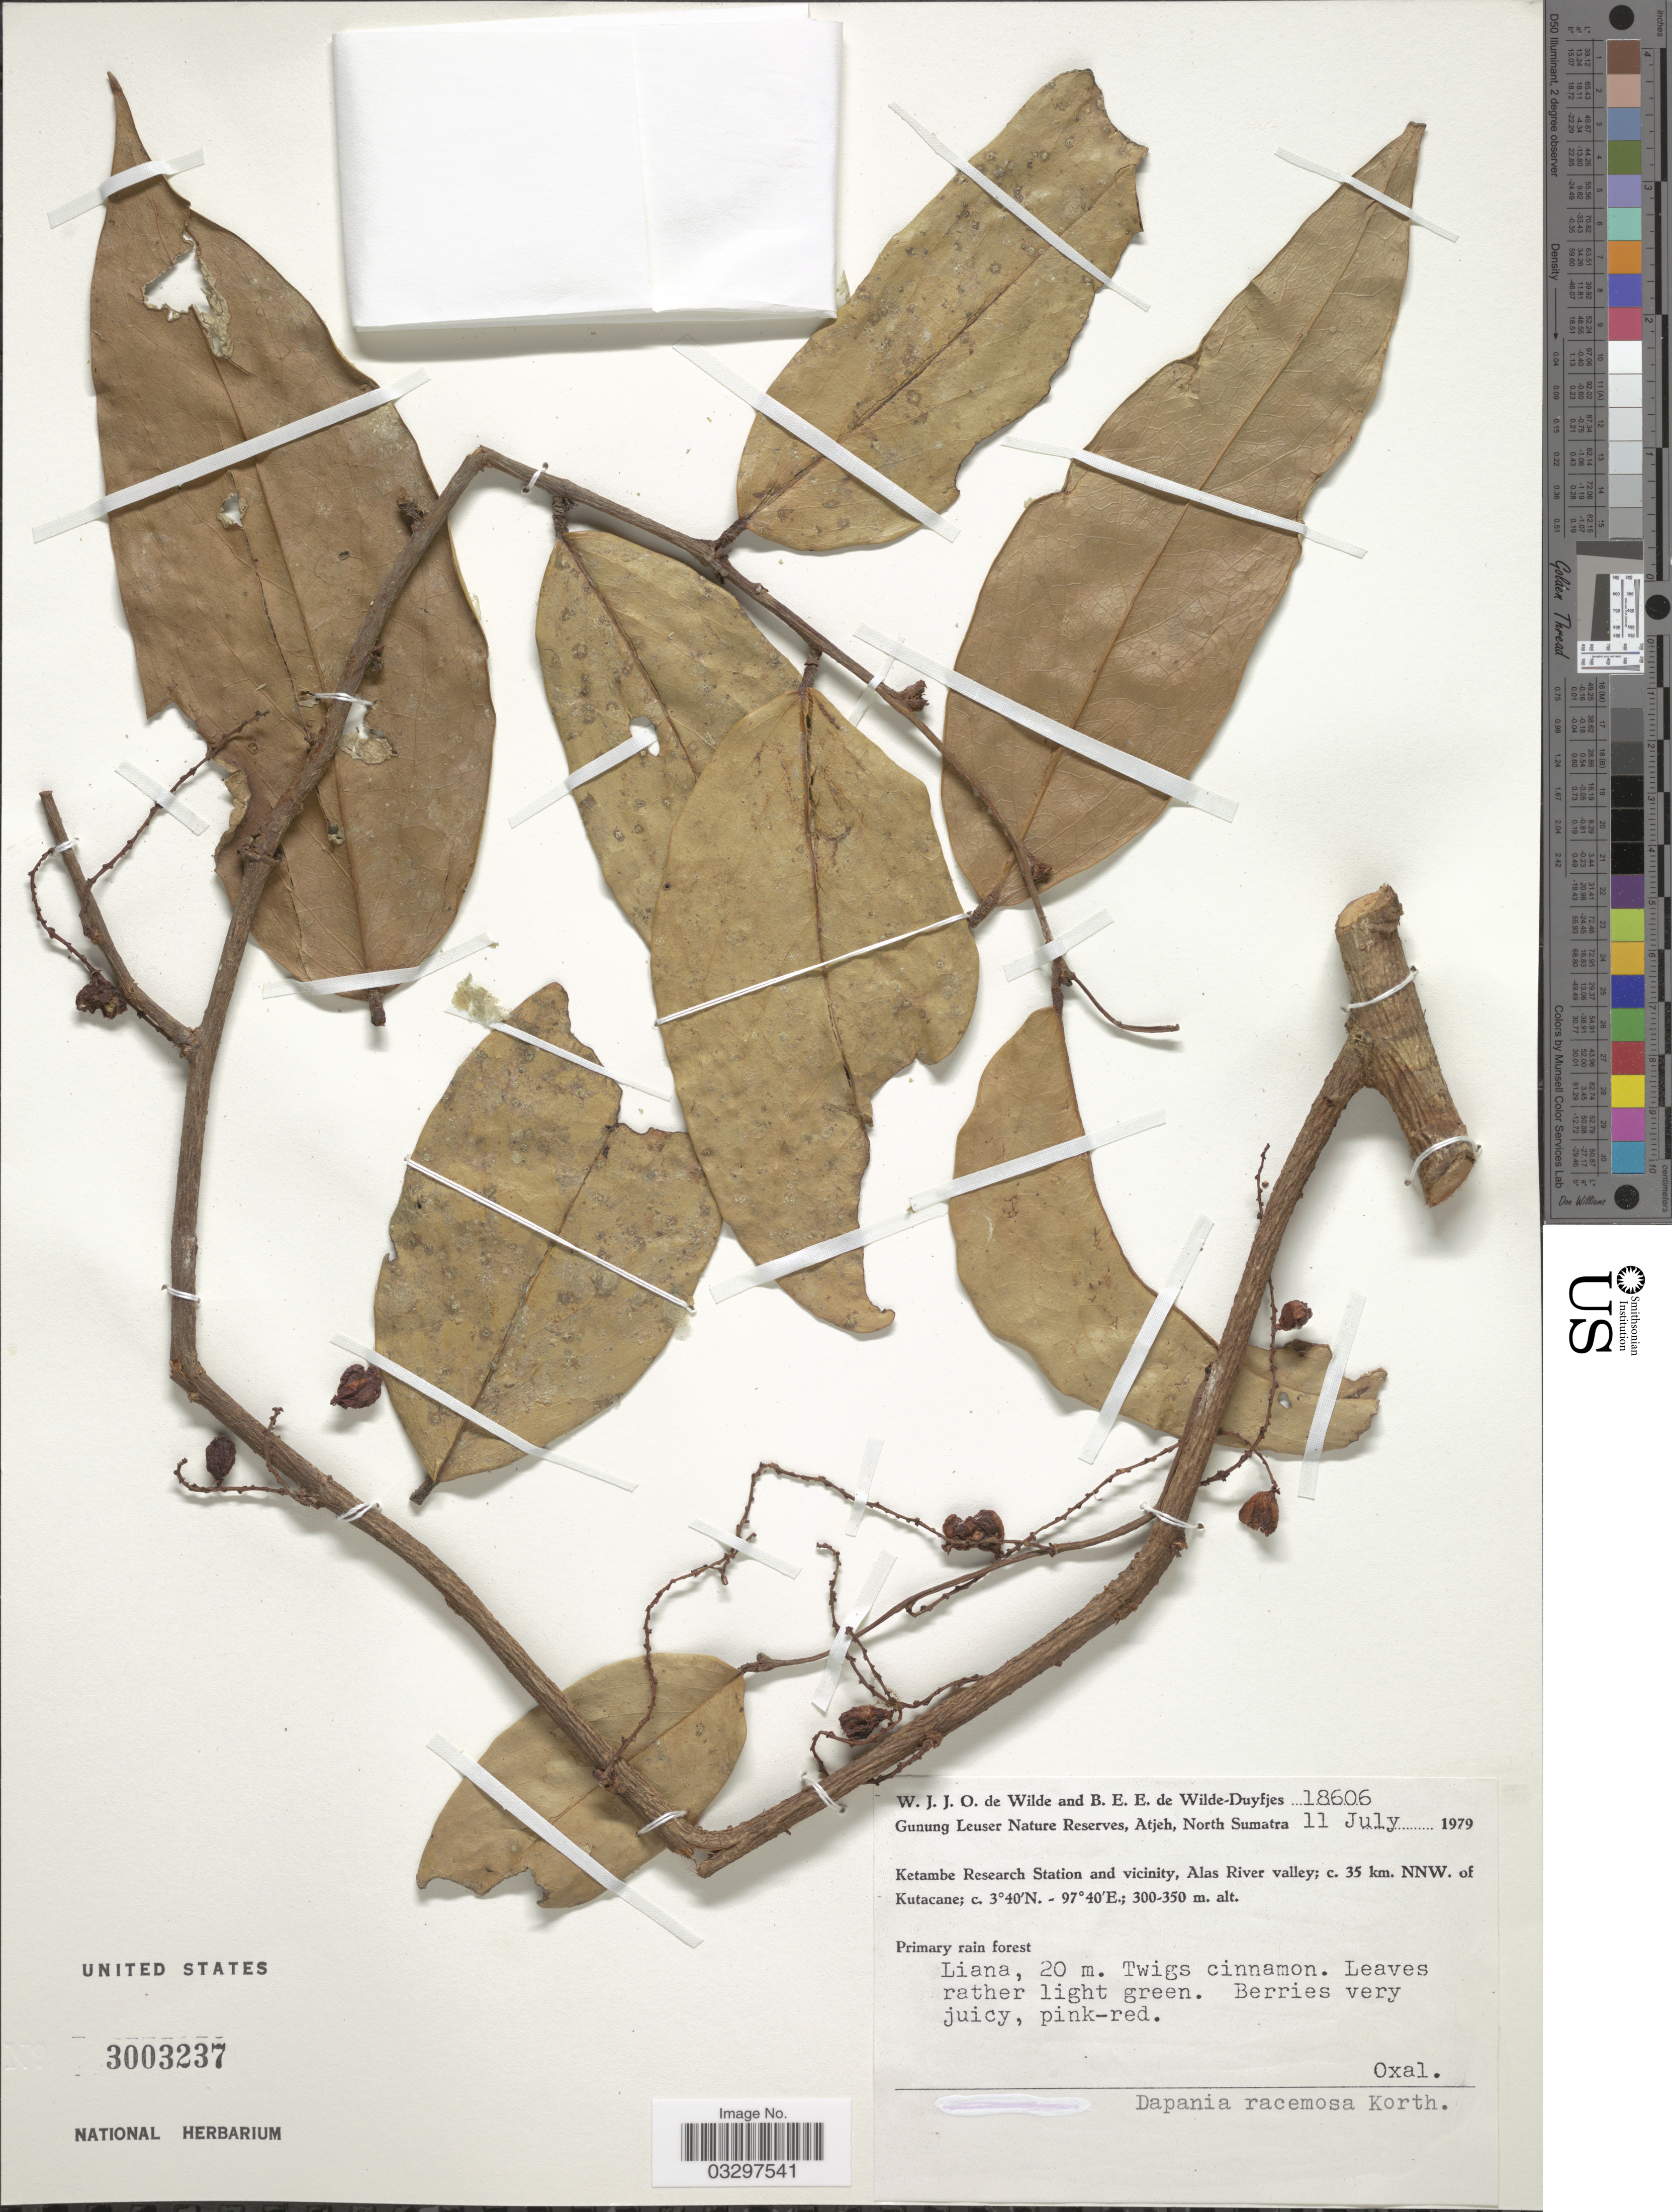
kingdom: Plantae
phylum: Tracheophyta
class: Magnoliopsida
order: Oxalidales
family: Oxalidaceae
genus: Dapania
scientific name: Dapania racemosa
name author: Korth.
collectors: W. J. de Wilde & B. E. de Wilde-Duyfjes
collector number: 18606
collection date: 1979-07-11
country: Indonesia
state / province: Sumatra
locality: Gunung Leuser Nature Reserves, Atjeh, North Sumatra. Ketambe Research Station and vicinity, Alas River valley; c. 35 km. NNW. of Kutacane.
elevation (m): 300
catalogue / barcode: US 3003237